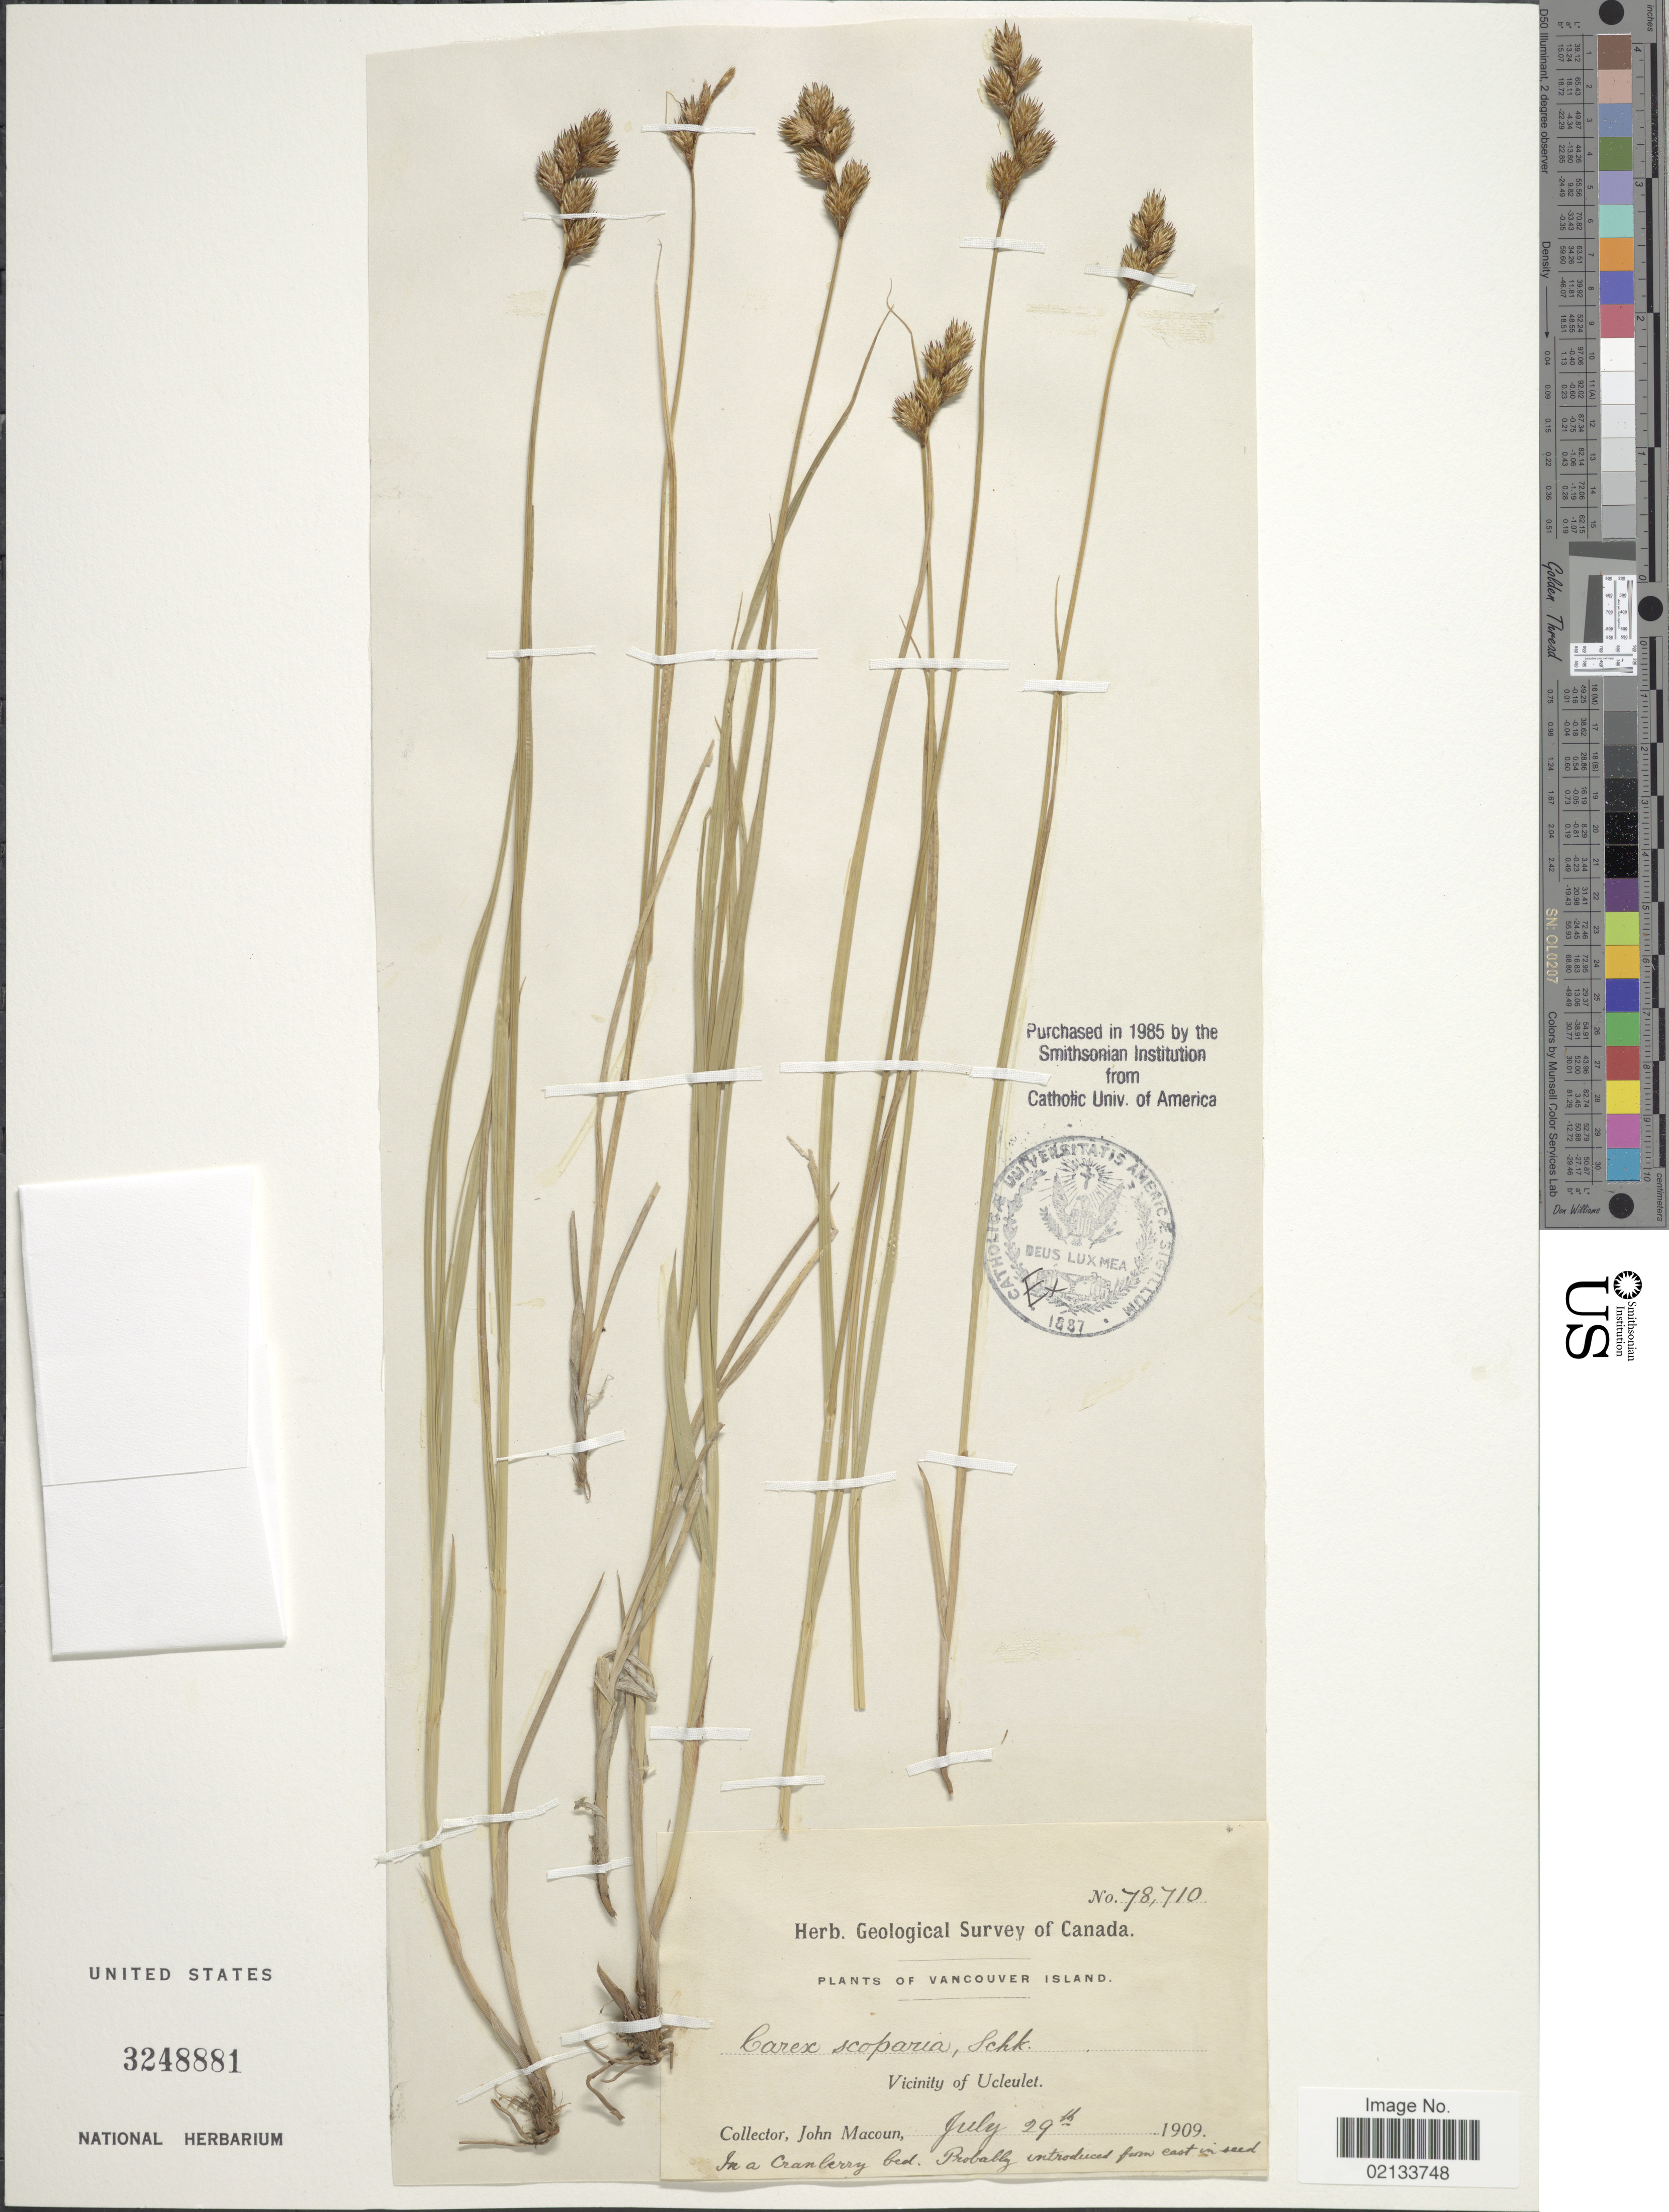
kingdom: Plantae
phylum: Tracheophyta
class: Liliopsida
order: Poales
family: Cyperaceae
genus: Carex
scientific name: Carex scoparia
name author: Schkuhr ex Willd.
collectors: J. Macoun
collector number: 78710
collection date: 1909-07-29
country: Canada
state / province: British Columbia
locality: Vancouver Island, Vicinity of Ucleutel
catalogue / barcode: US 3248881